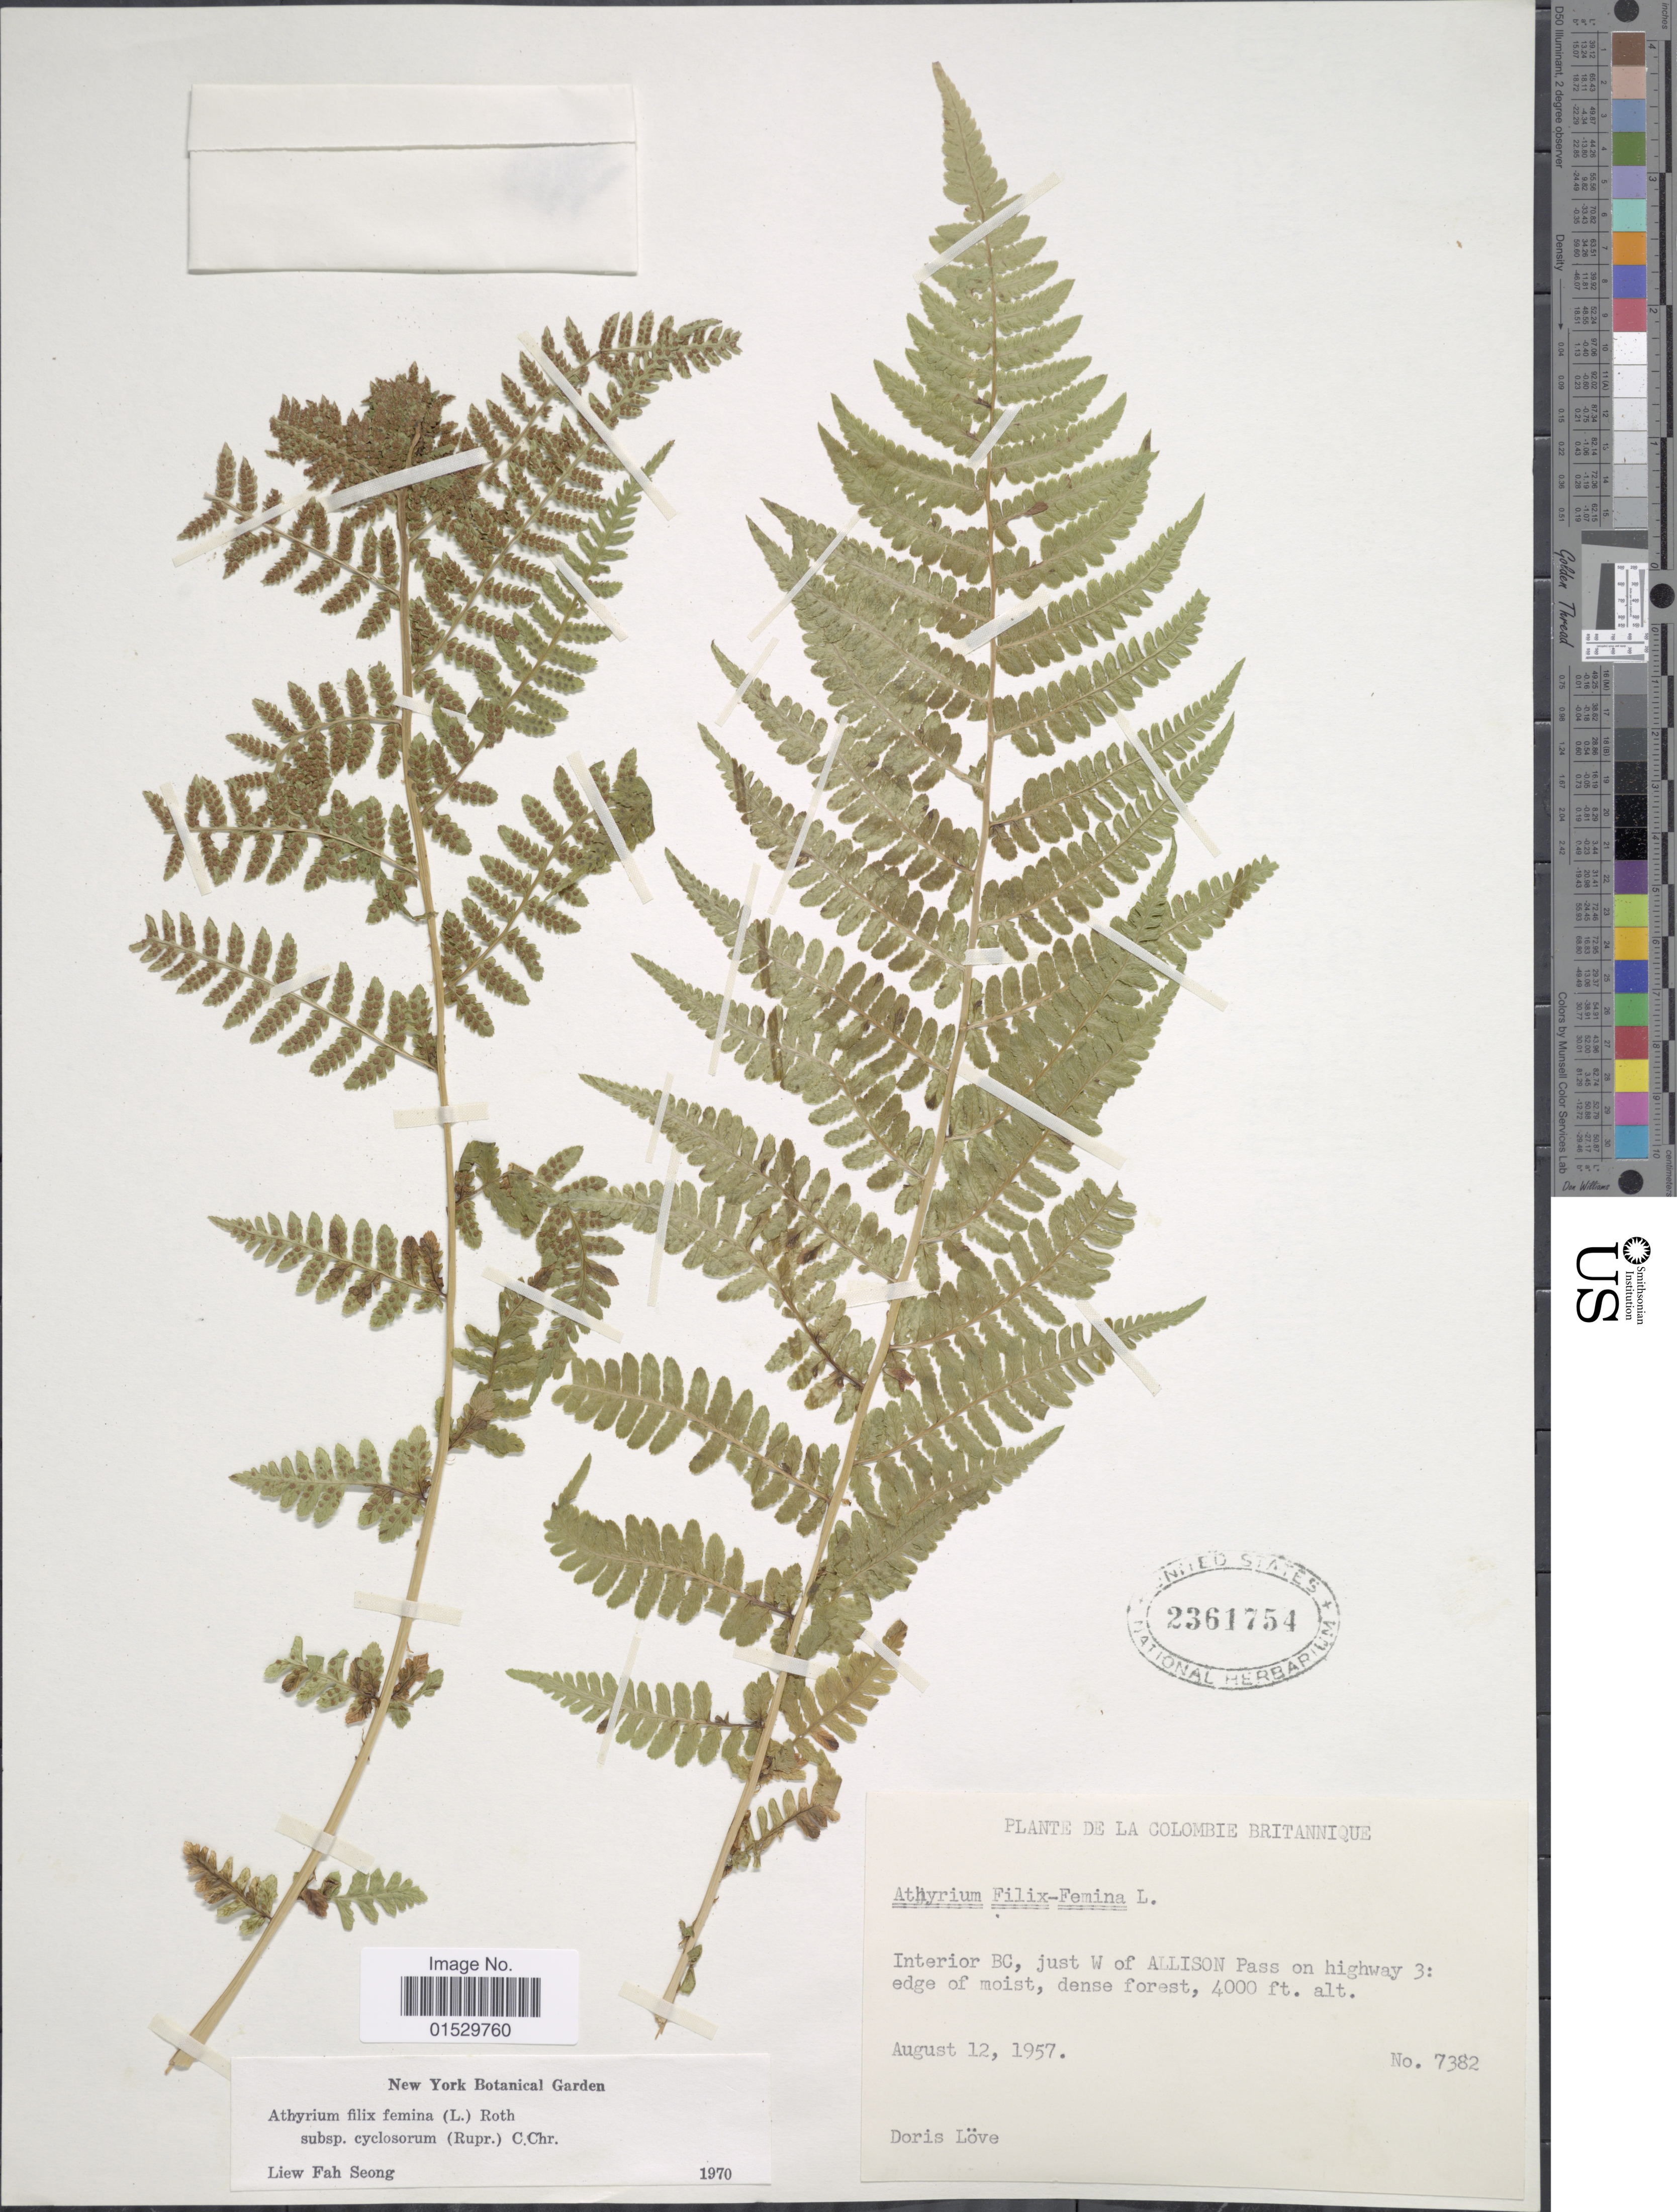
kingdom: Plantae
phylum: Tracheophyta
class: Polypodiopsida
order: Polypodiales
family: Athyriaceae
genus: Athyrium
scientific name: Athyrium filix-femina subsp. cyclosorum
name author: (Rupr.) C. Chr.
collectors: D. Löve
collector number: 7382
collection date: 1957-08-12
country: Canada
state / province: British Columbia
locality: Colombie Britannique, Interior BC, just W of Allison Pass on highway 3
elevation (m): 1219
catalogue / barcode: US 2361754